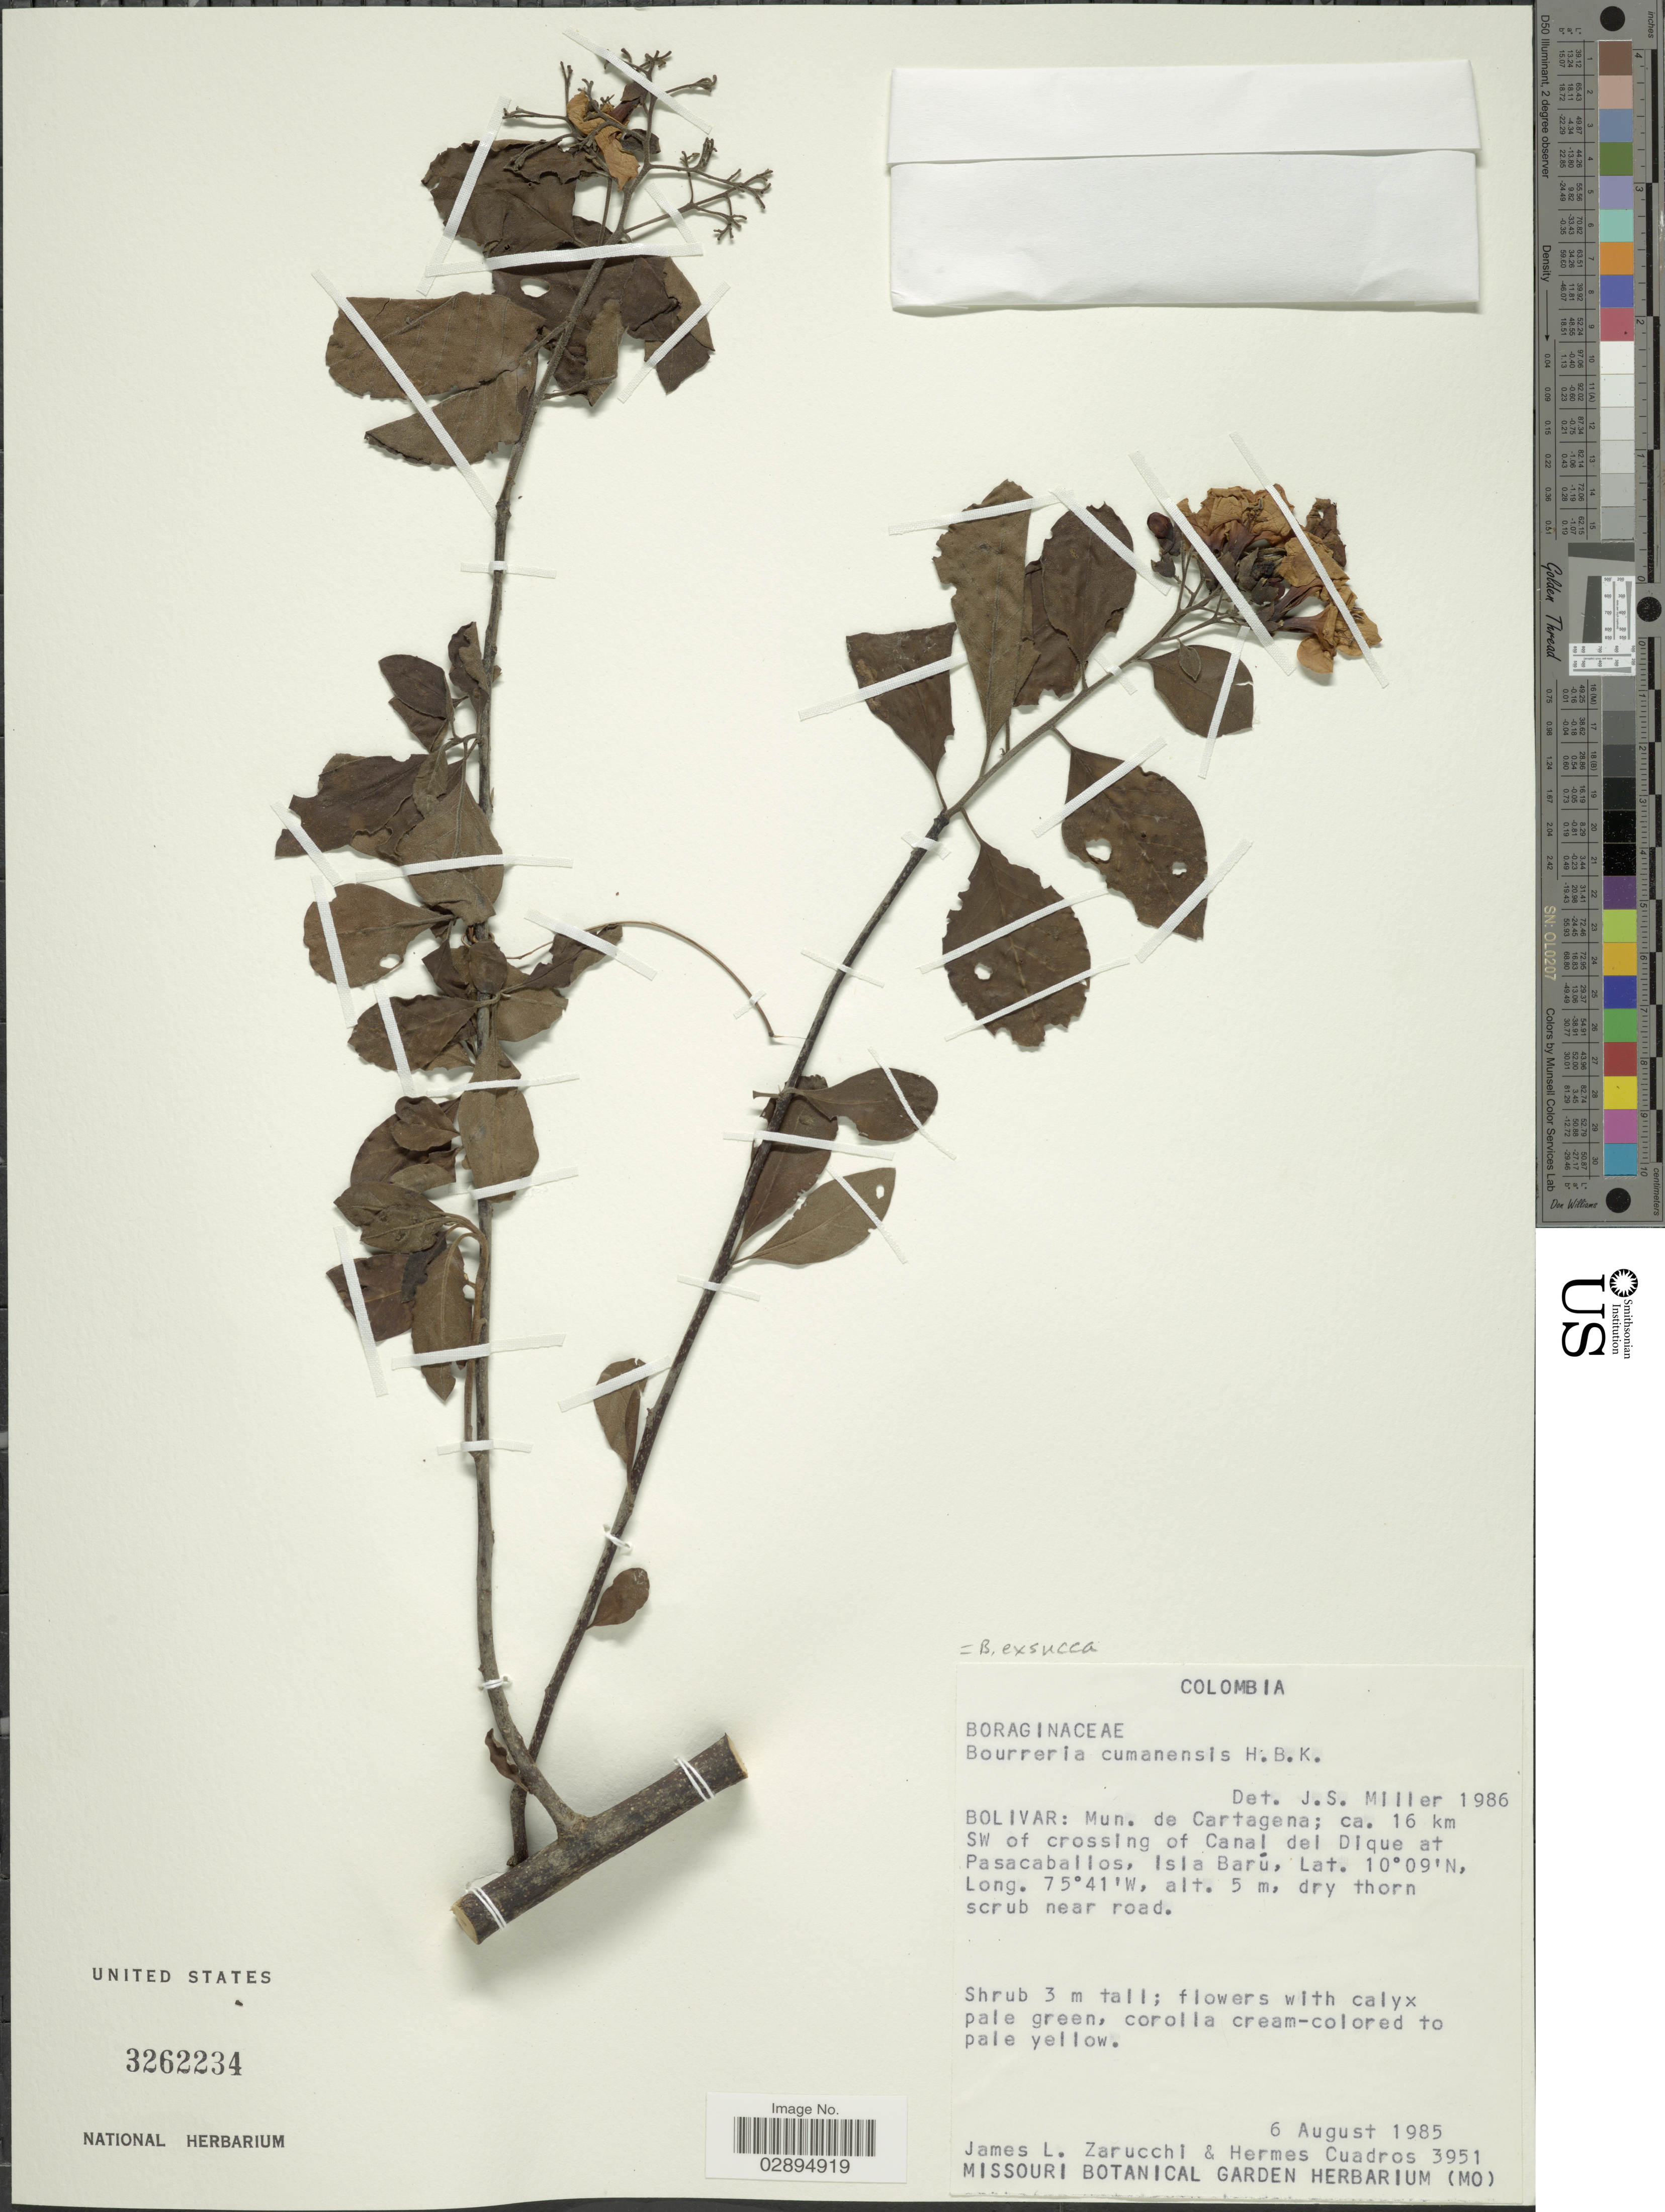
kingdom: Plantae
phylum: Tracheophyta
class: Magnoliopsida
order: Boraginales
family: Ehretiaceae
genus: Bourreria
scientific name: Bourreria exsucca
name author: (L.) Jacq.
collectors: J. L. Zarucchi & H. Cuadros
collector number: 3951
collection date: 1985-08-06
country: Colombia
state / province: Bolívar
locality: Mun. de Cartagena; ca. 16 km SW of crossing of Canal del Dique at Pasacaballos, Isla Barú.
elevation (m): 5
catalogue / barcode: US 3262234